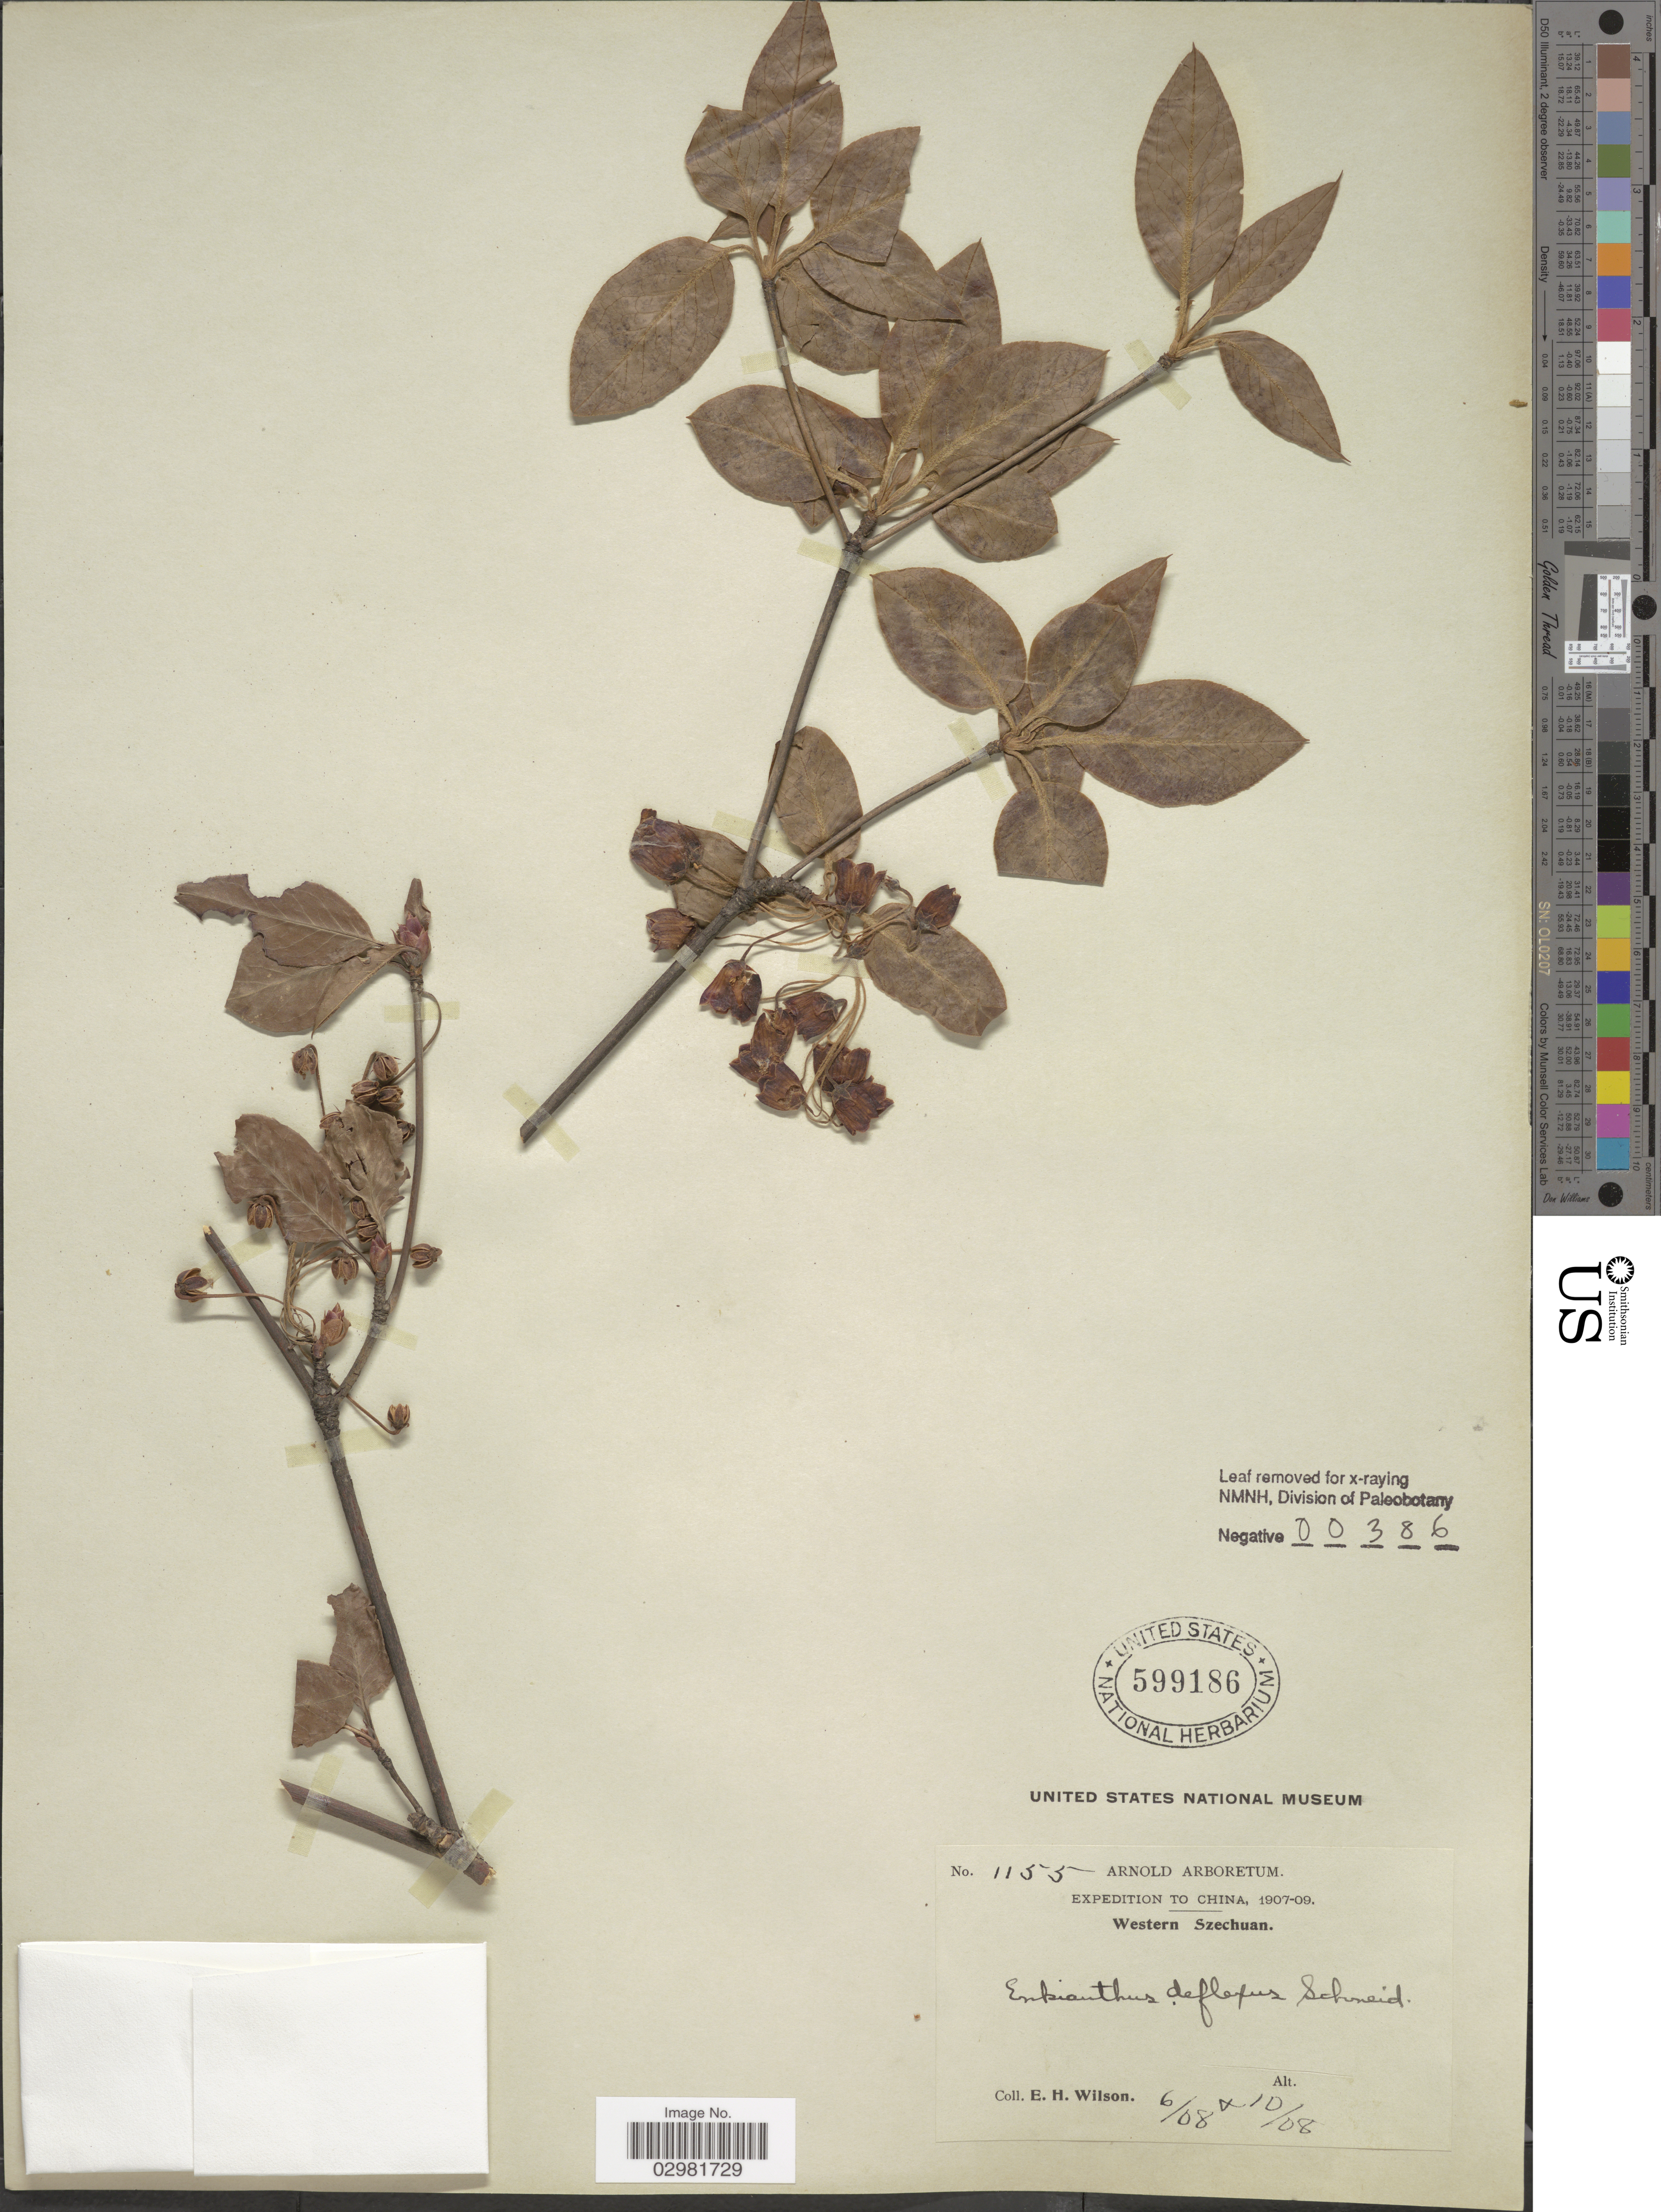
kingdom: Plantae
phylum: Tracheophyta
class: Magnoliopsida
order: Ericales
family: Ericaceae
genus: Enkianthus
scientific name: Enkianthus deflexus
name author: (Griff.) C.K. Schneid.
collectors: E. Wilson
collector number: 1155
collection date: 1908-06/1908-10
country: China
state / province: Sichuan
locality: Western Szechuan.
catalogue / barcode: US 599186